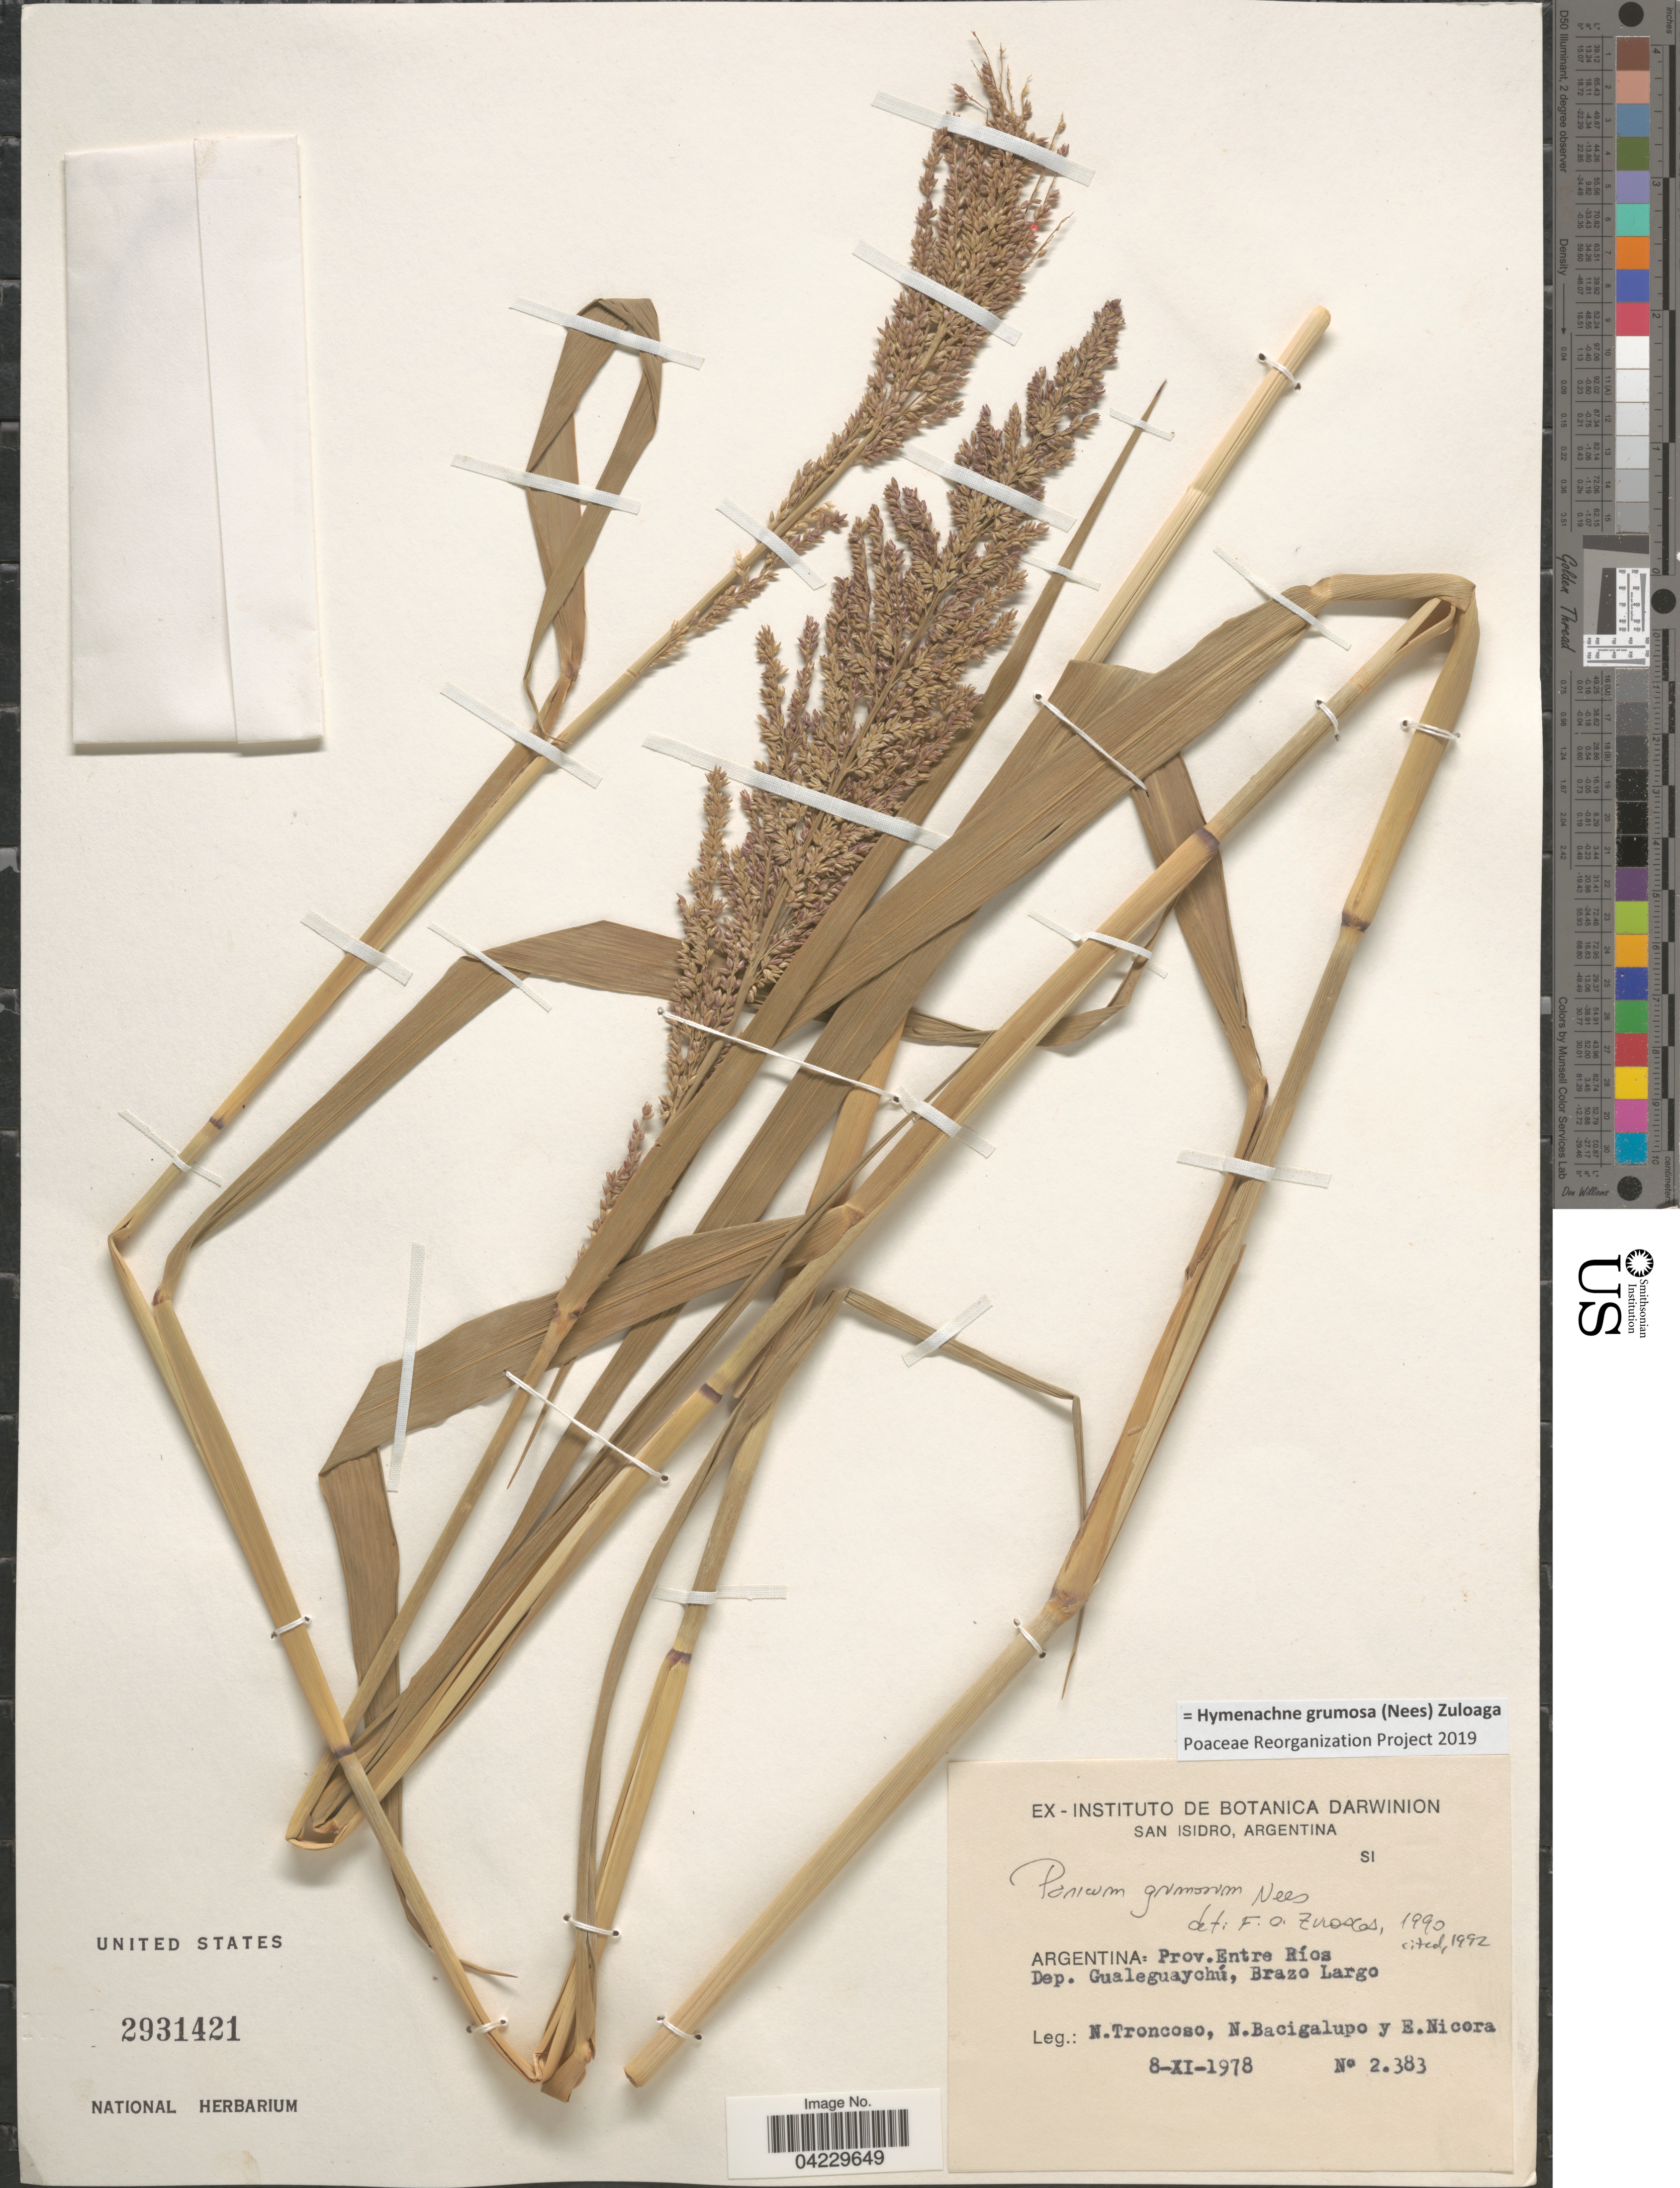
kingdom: Plantae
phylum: Tracheophyta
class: Liliopsida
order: Poales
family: Poaceae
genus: Hymenachne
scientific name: Hymenachne grumosa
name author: (Nees) Zuloaga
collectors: N. Troncoso, N. M. Bacigalupo & E. Nicora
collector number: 2383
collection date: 1978-11-08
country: Argentina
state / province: Entre Rios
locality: Dep. Gualeguaychú, Brazo Largo.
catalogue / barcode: US 2931421